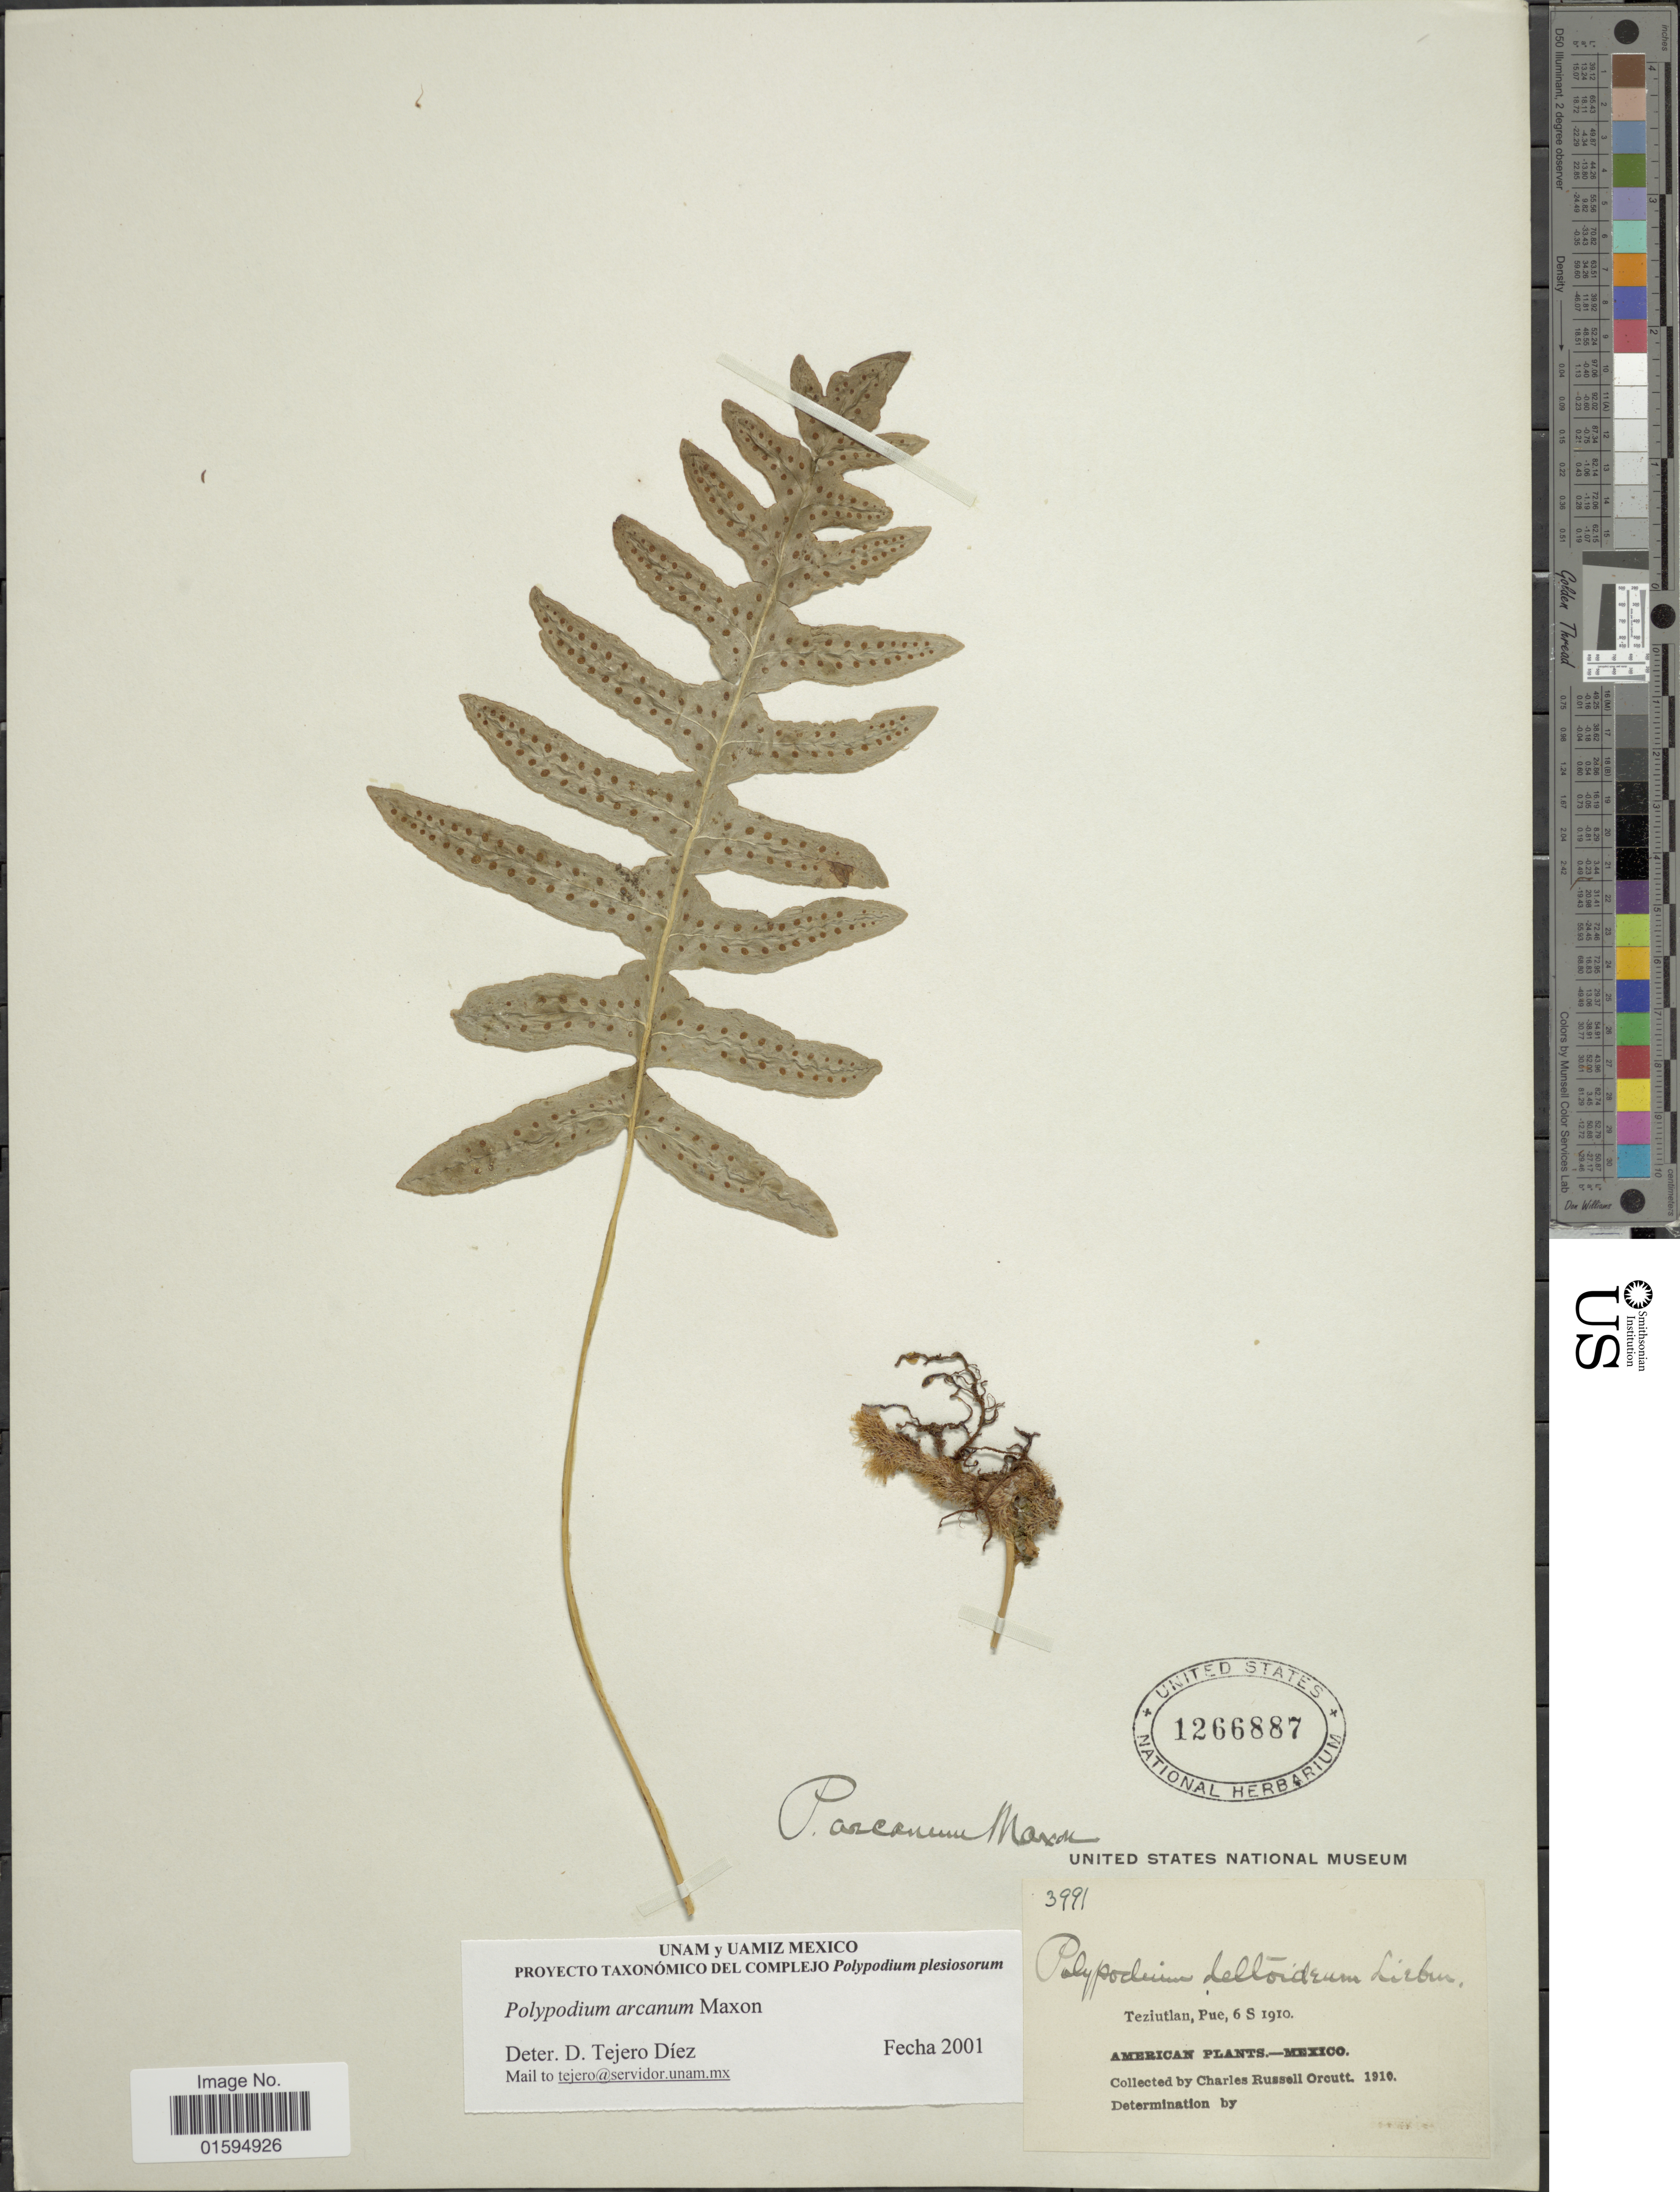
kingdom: Plantae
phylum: Tracheophyta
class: Polypodiopsida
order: Polypodiales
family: Polypodiaceae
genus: Polypodium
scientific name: Polypodium arcanum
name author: Maxon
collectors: C. R. Orcutt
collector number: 3991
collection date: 1910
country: Mexico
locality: Teziutlan, Pue, 6 S 1910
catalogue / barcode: US 1266887